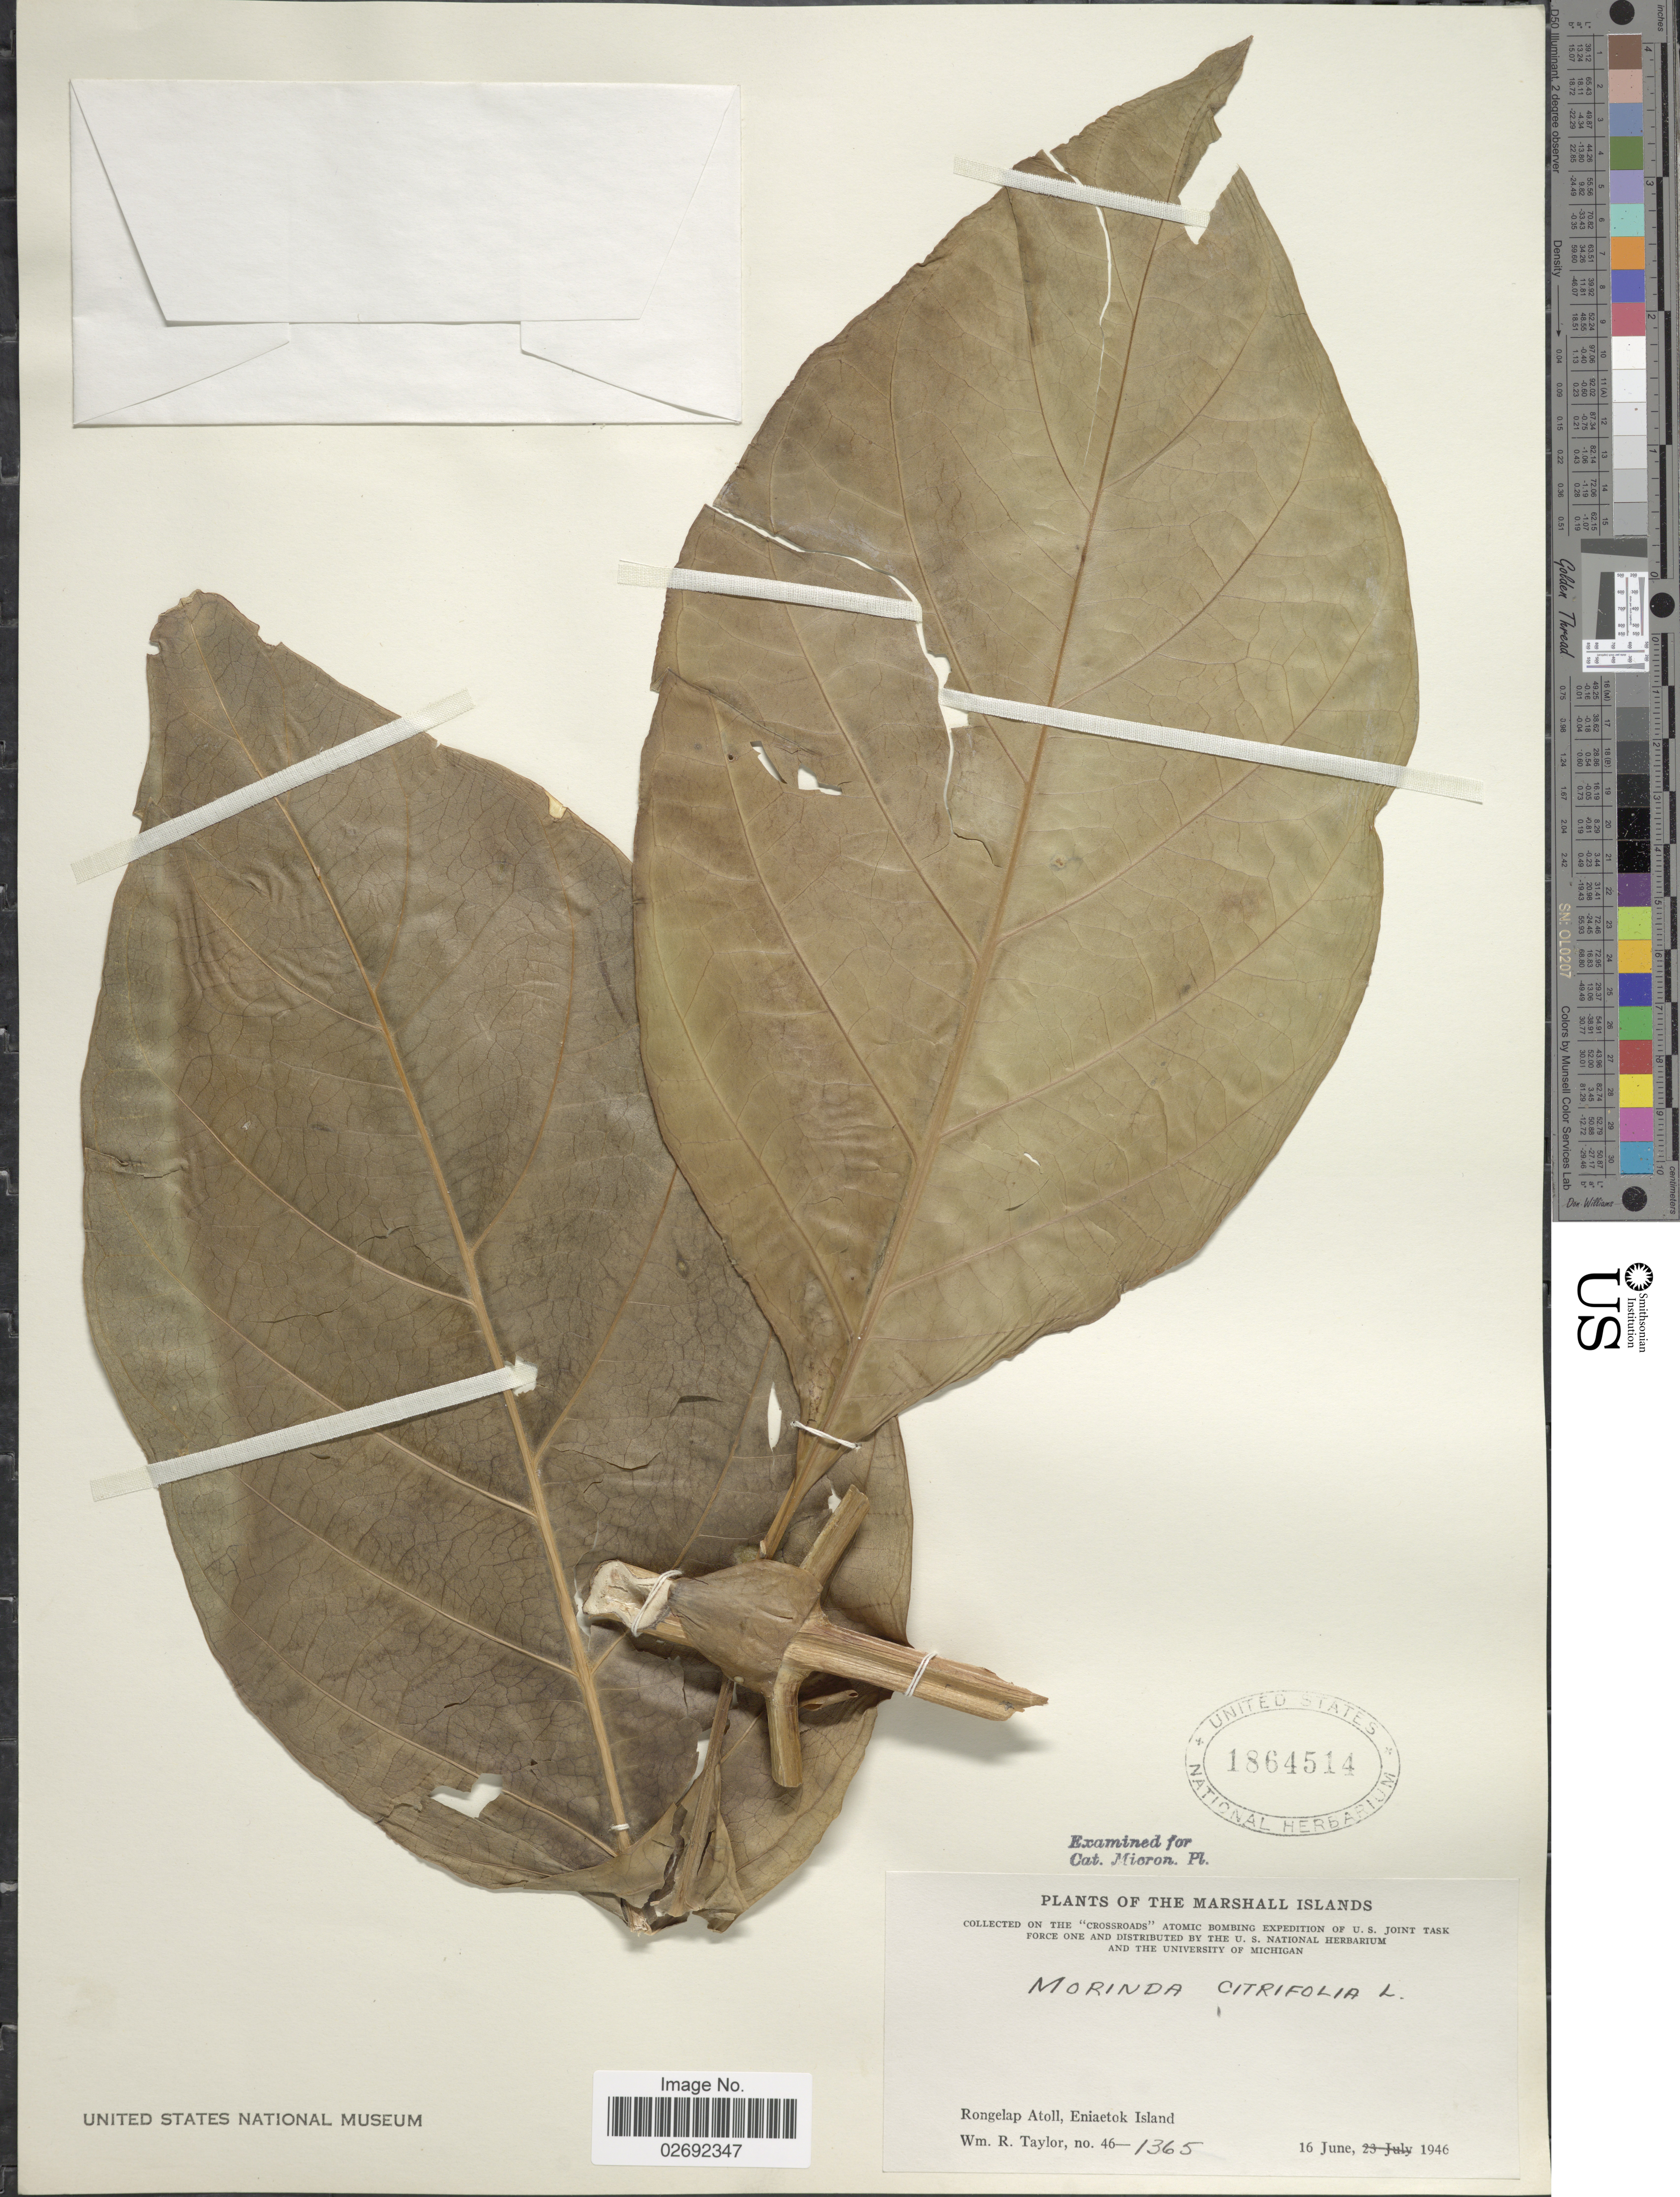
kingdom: Plantae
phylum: Tracheophyta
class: Magnoliopsida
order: Gentianales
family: Rubiaceae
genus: Morinda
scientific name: Morinda citrifolia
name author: L.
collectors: W. R. Taylor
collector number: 46-1365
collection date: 1946-06-16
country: Marshall Islands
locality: Rongelap Atoll, Eniaetok Island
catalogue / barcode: US 1864514